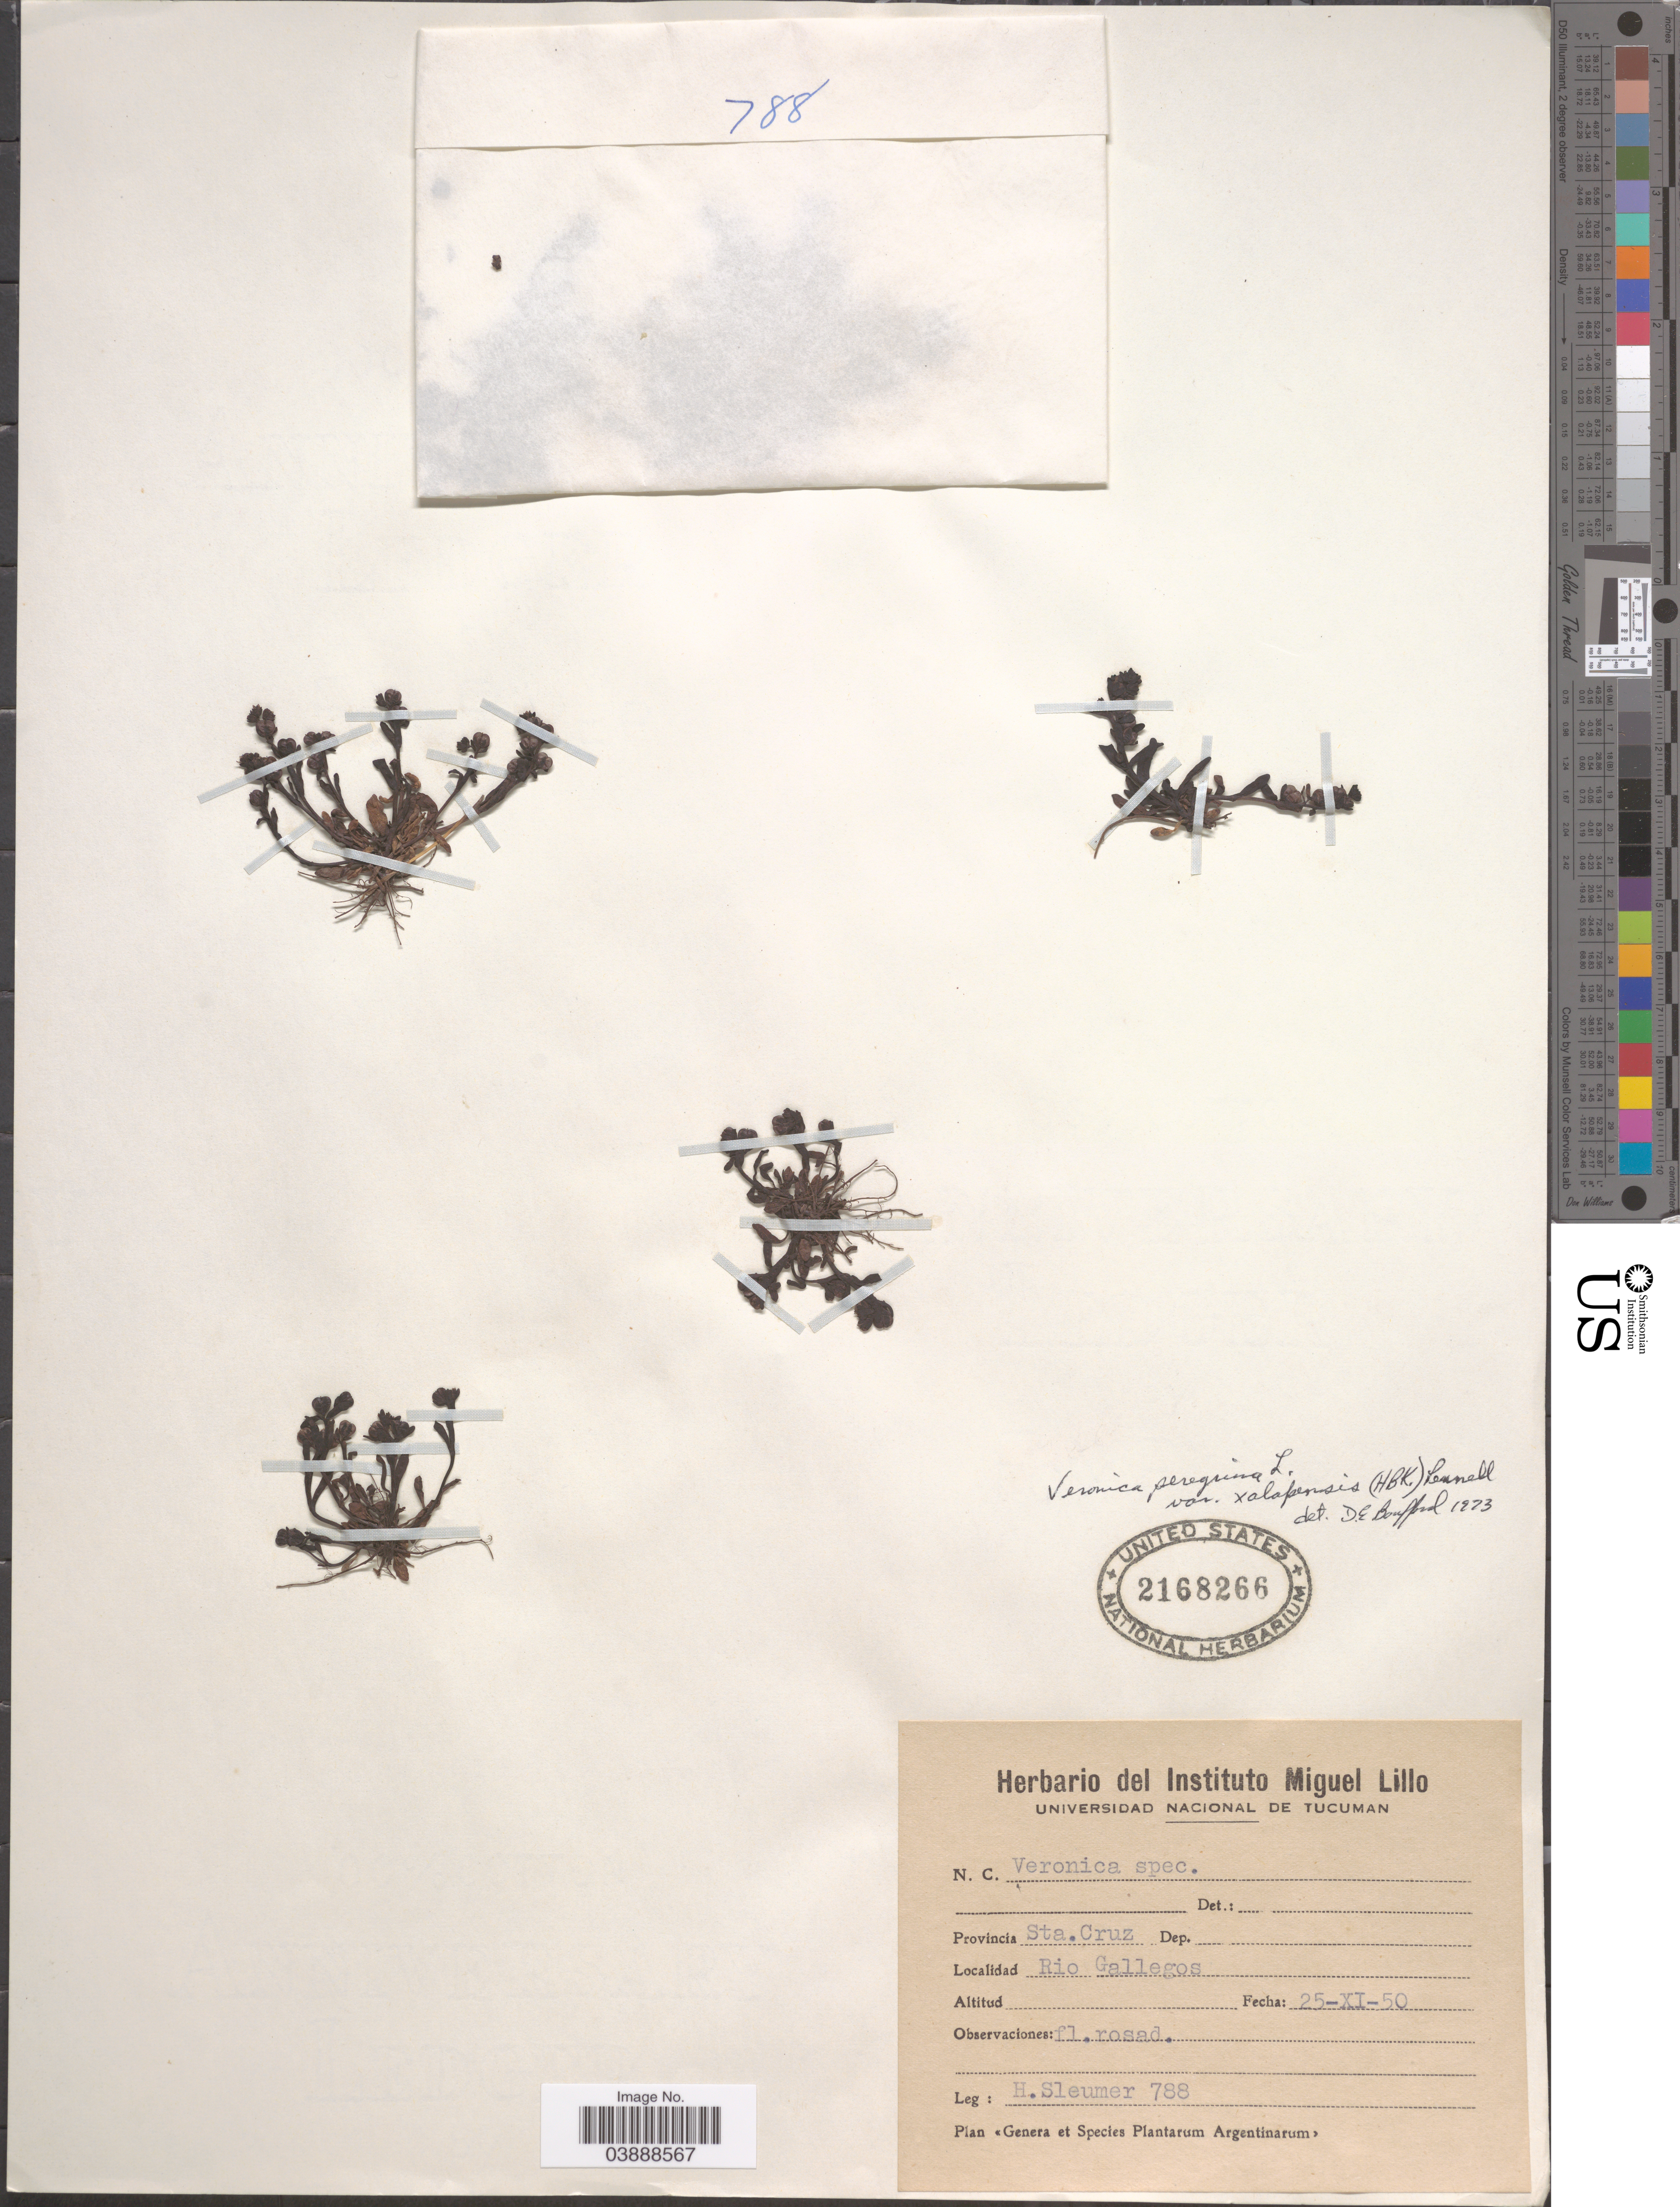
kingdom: Plantae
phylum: Tracheophyta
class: Magnoliopsida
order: Lamiales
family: Plantaginaceae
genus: Veronica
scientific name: Veronica peregrina var. xalapensis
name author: Kunth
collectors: H. O. Sleumer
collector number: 788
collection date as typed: Transcribed d/m/y: 25/11/50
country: Argentina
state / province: Santa Cruz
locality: Rio Gallegos.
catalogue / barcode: US 2168266